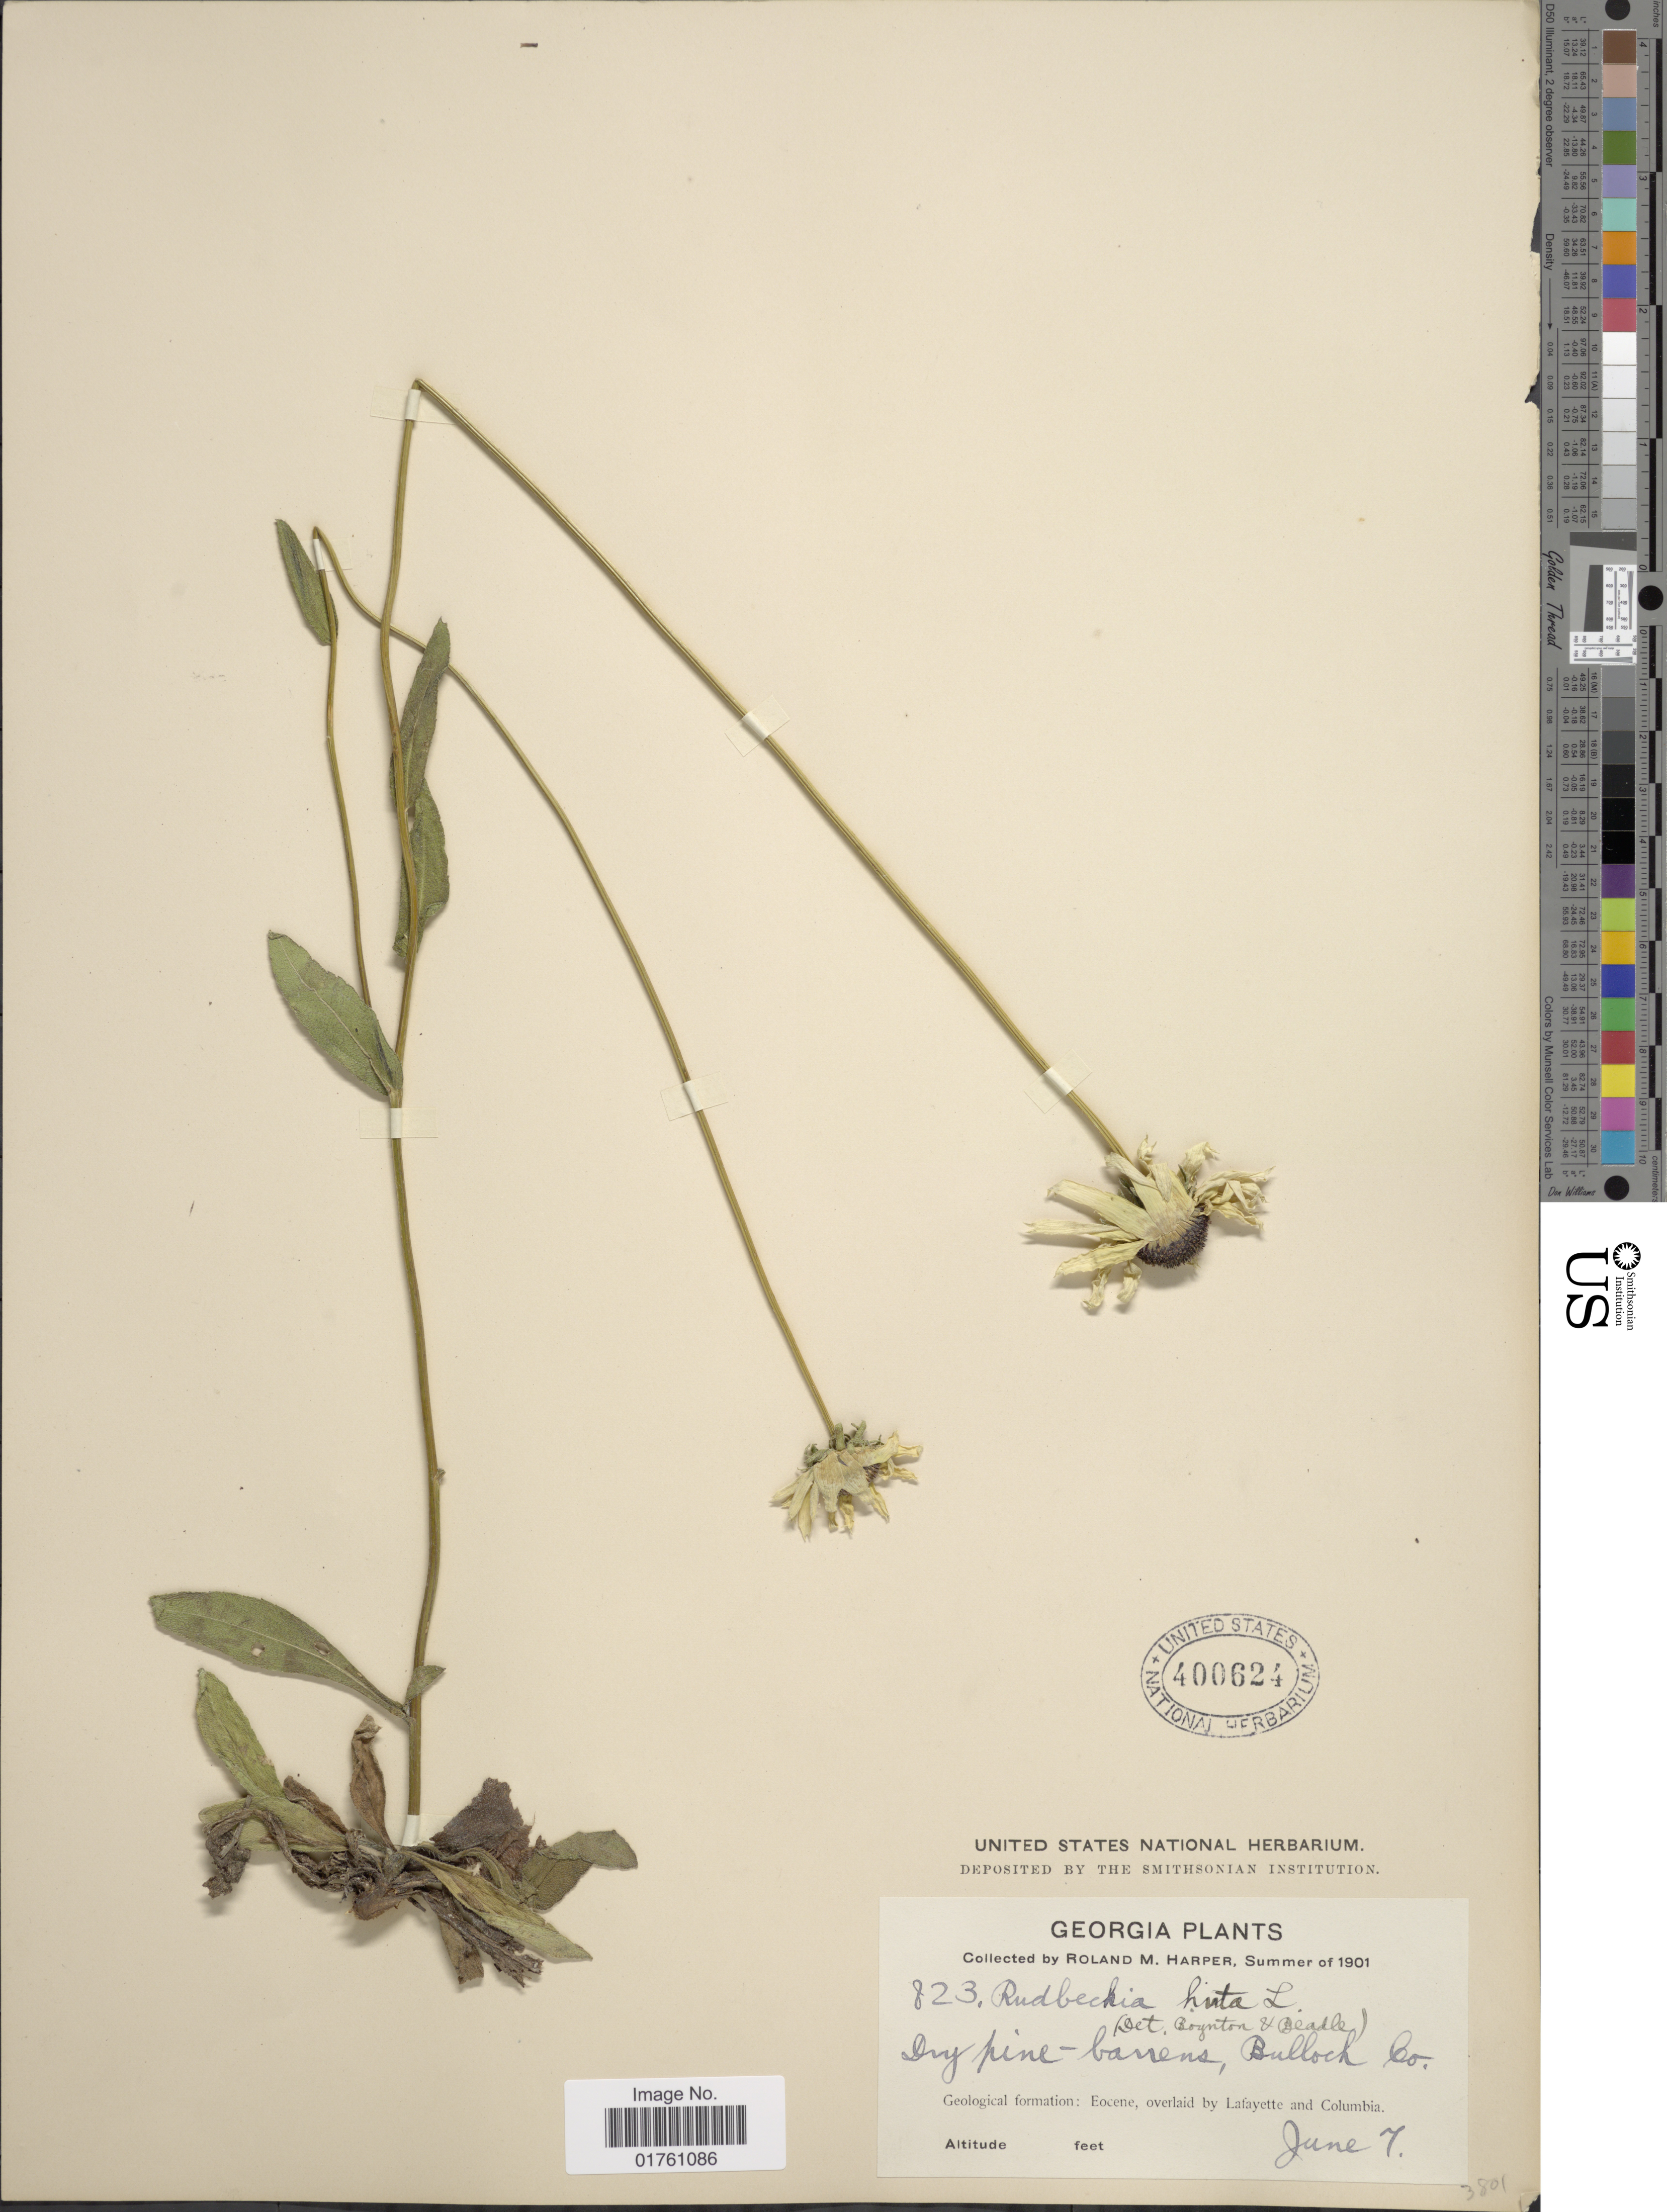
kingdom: Plantae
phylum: Tracheophyta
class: Magnoliopsida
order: Asterales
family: Asteraceae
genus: Rudbeckia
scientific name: Rudbeckia hirta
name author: L.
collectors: R. M. Harper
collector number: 823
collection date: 1901-06-07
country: United States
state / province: Georgia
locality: Dry pine-barrens,Bullock Co, Geological formation: Eocene, overlaid by Lafayette and Columbia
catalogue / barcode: US 400624